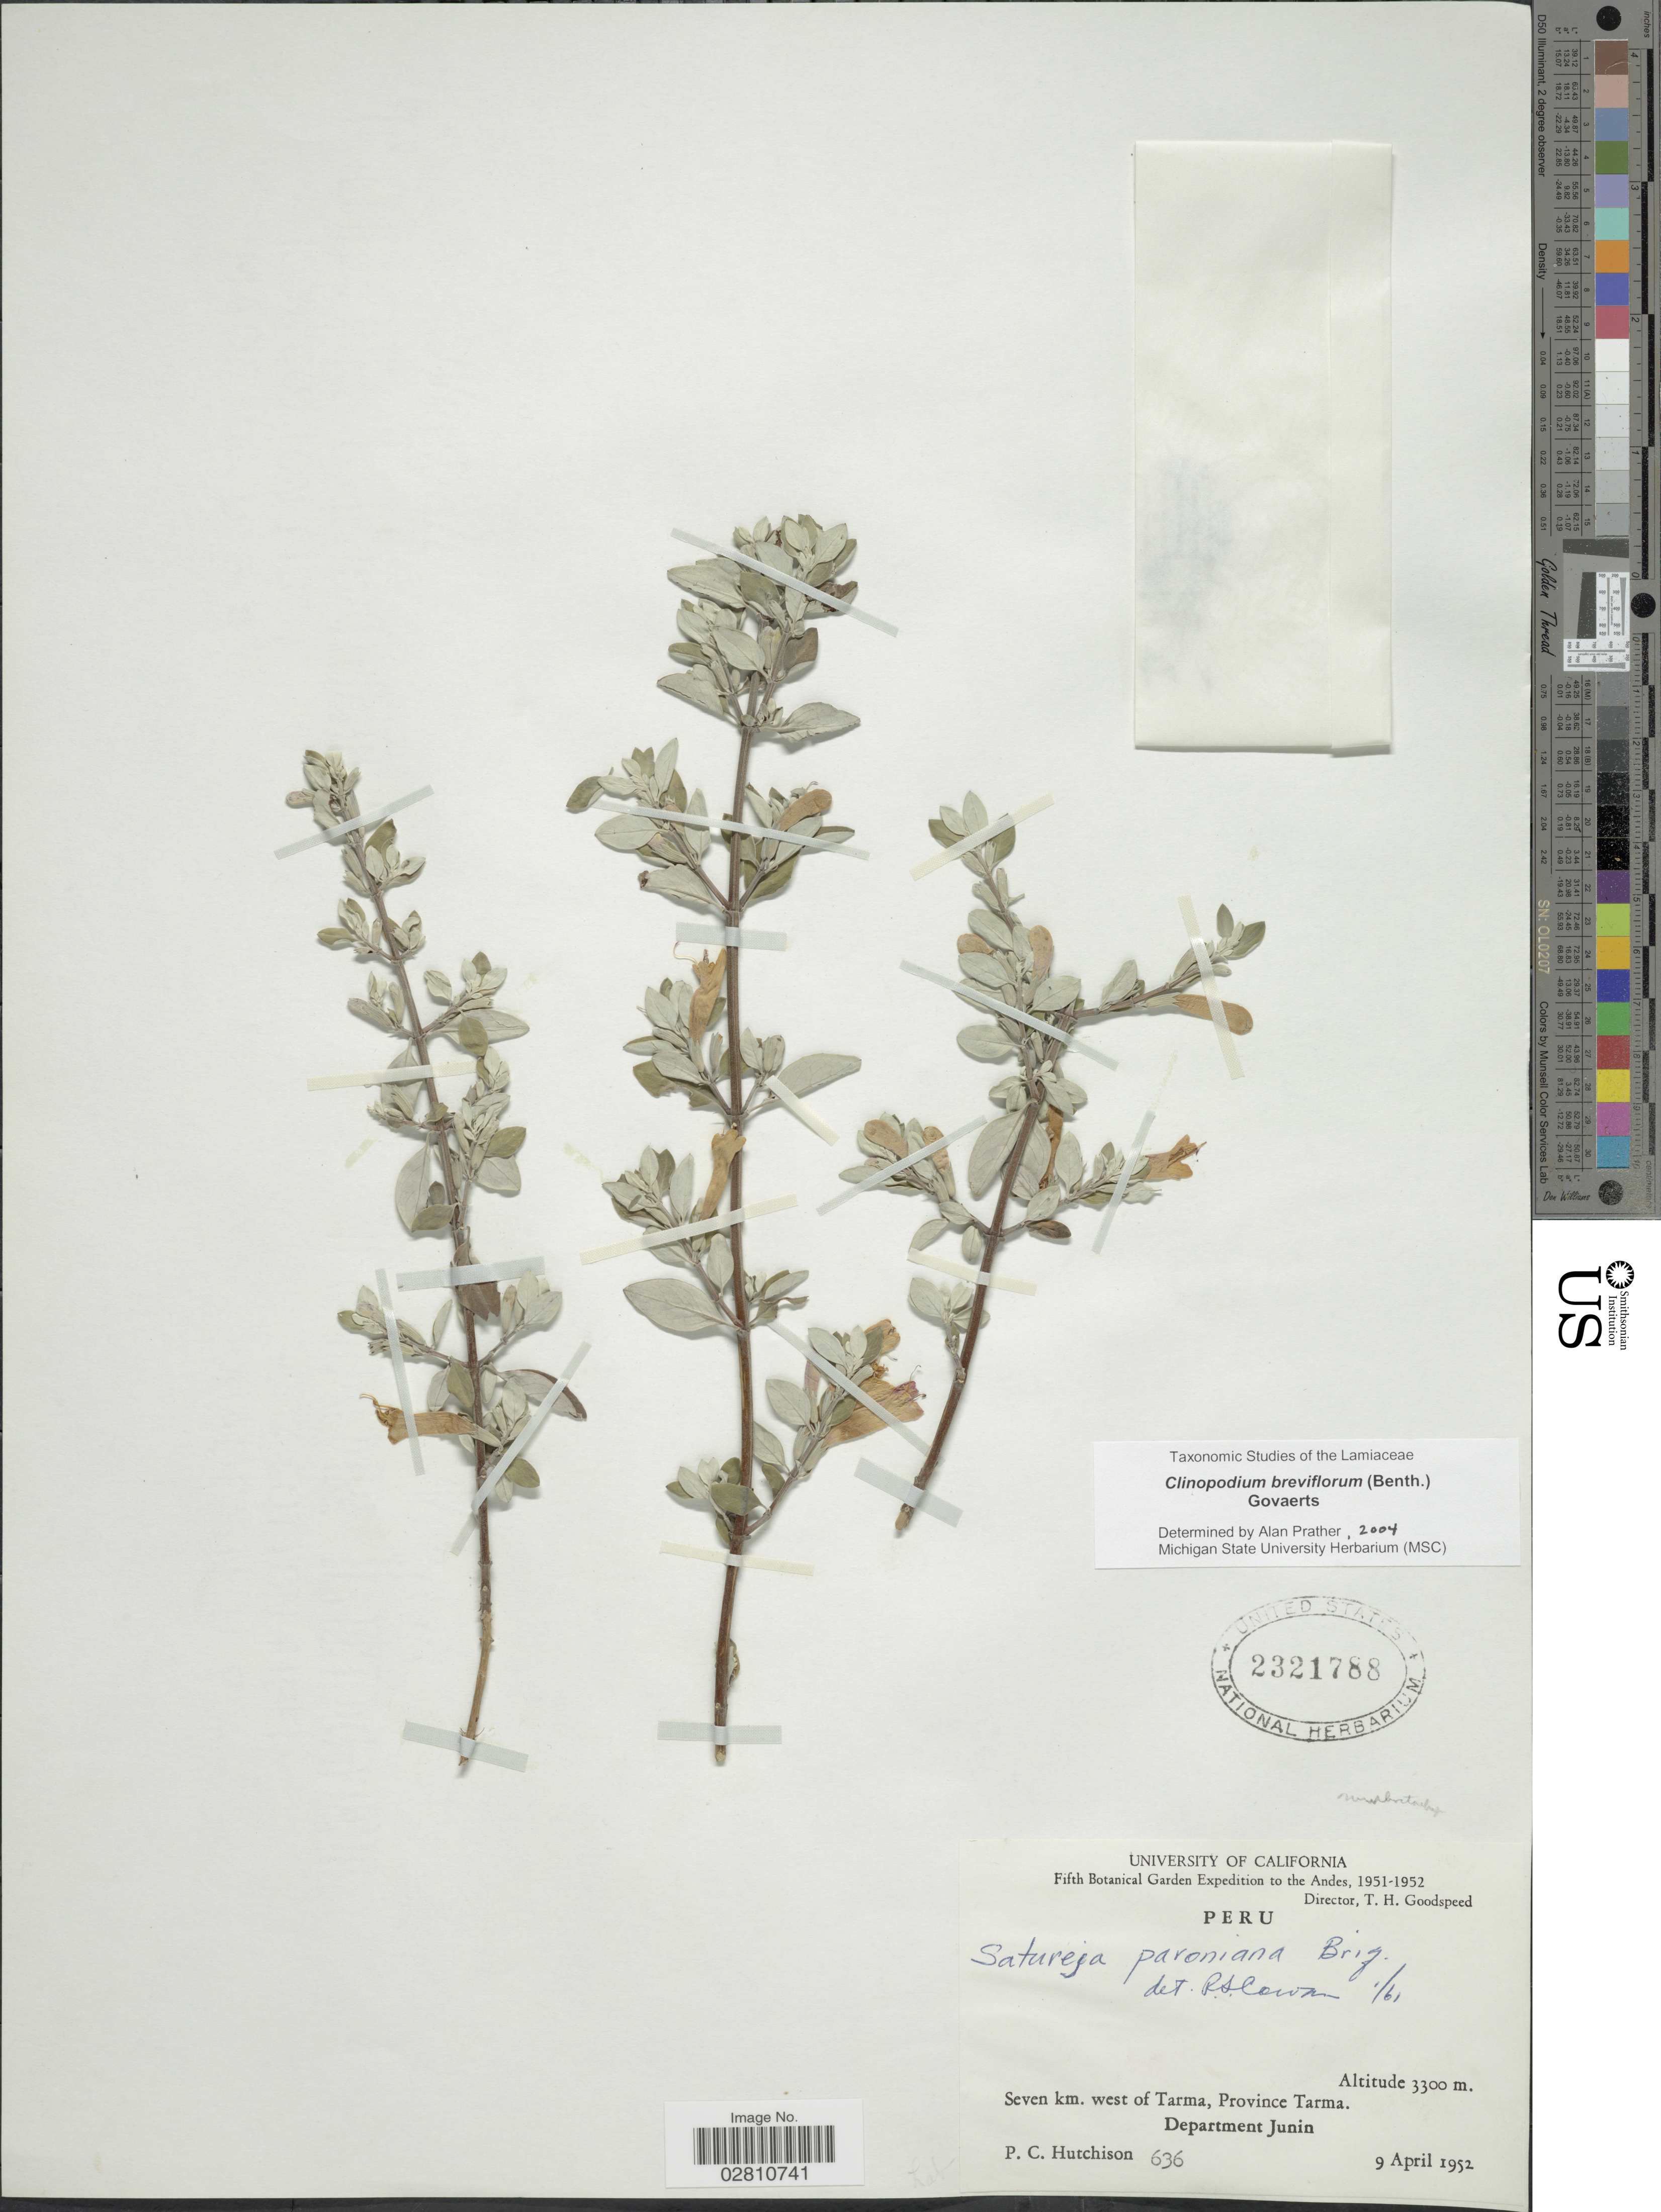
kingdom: Plantae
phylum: Tracheophyta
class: Magnoliopsida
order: Lamiales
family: Lamiaceae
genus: Clinopodium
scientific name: Clinopodium breviflorum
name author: (Benth.) Govaerts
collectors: P. C. Hutchison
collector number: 636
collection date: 1952-04-09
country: Peru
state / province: Junín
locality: Seven km. west of Tarma, Province Tarma, Department Junin, Andes.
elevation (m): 3300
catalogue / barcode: US 2321788